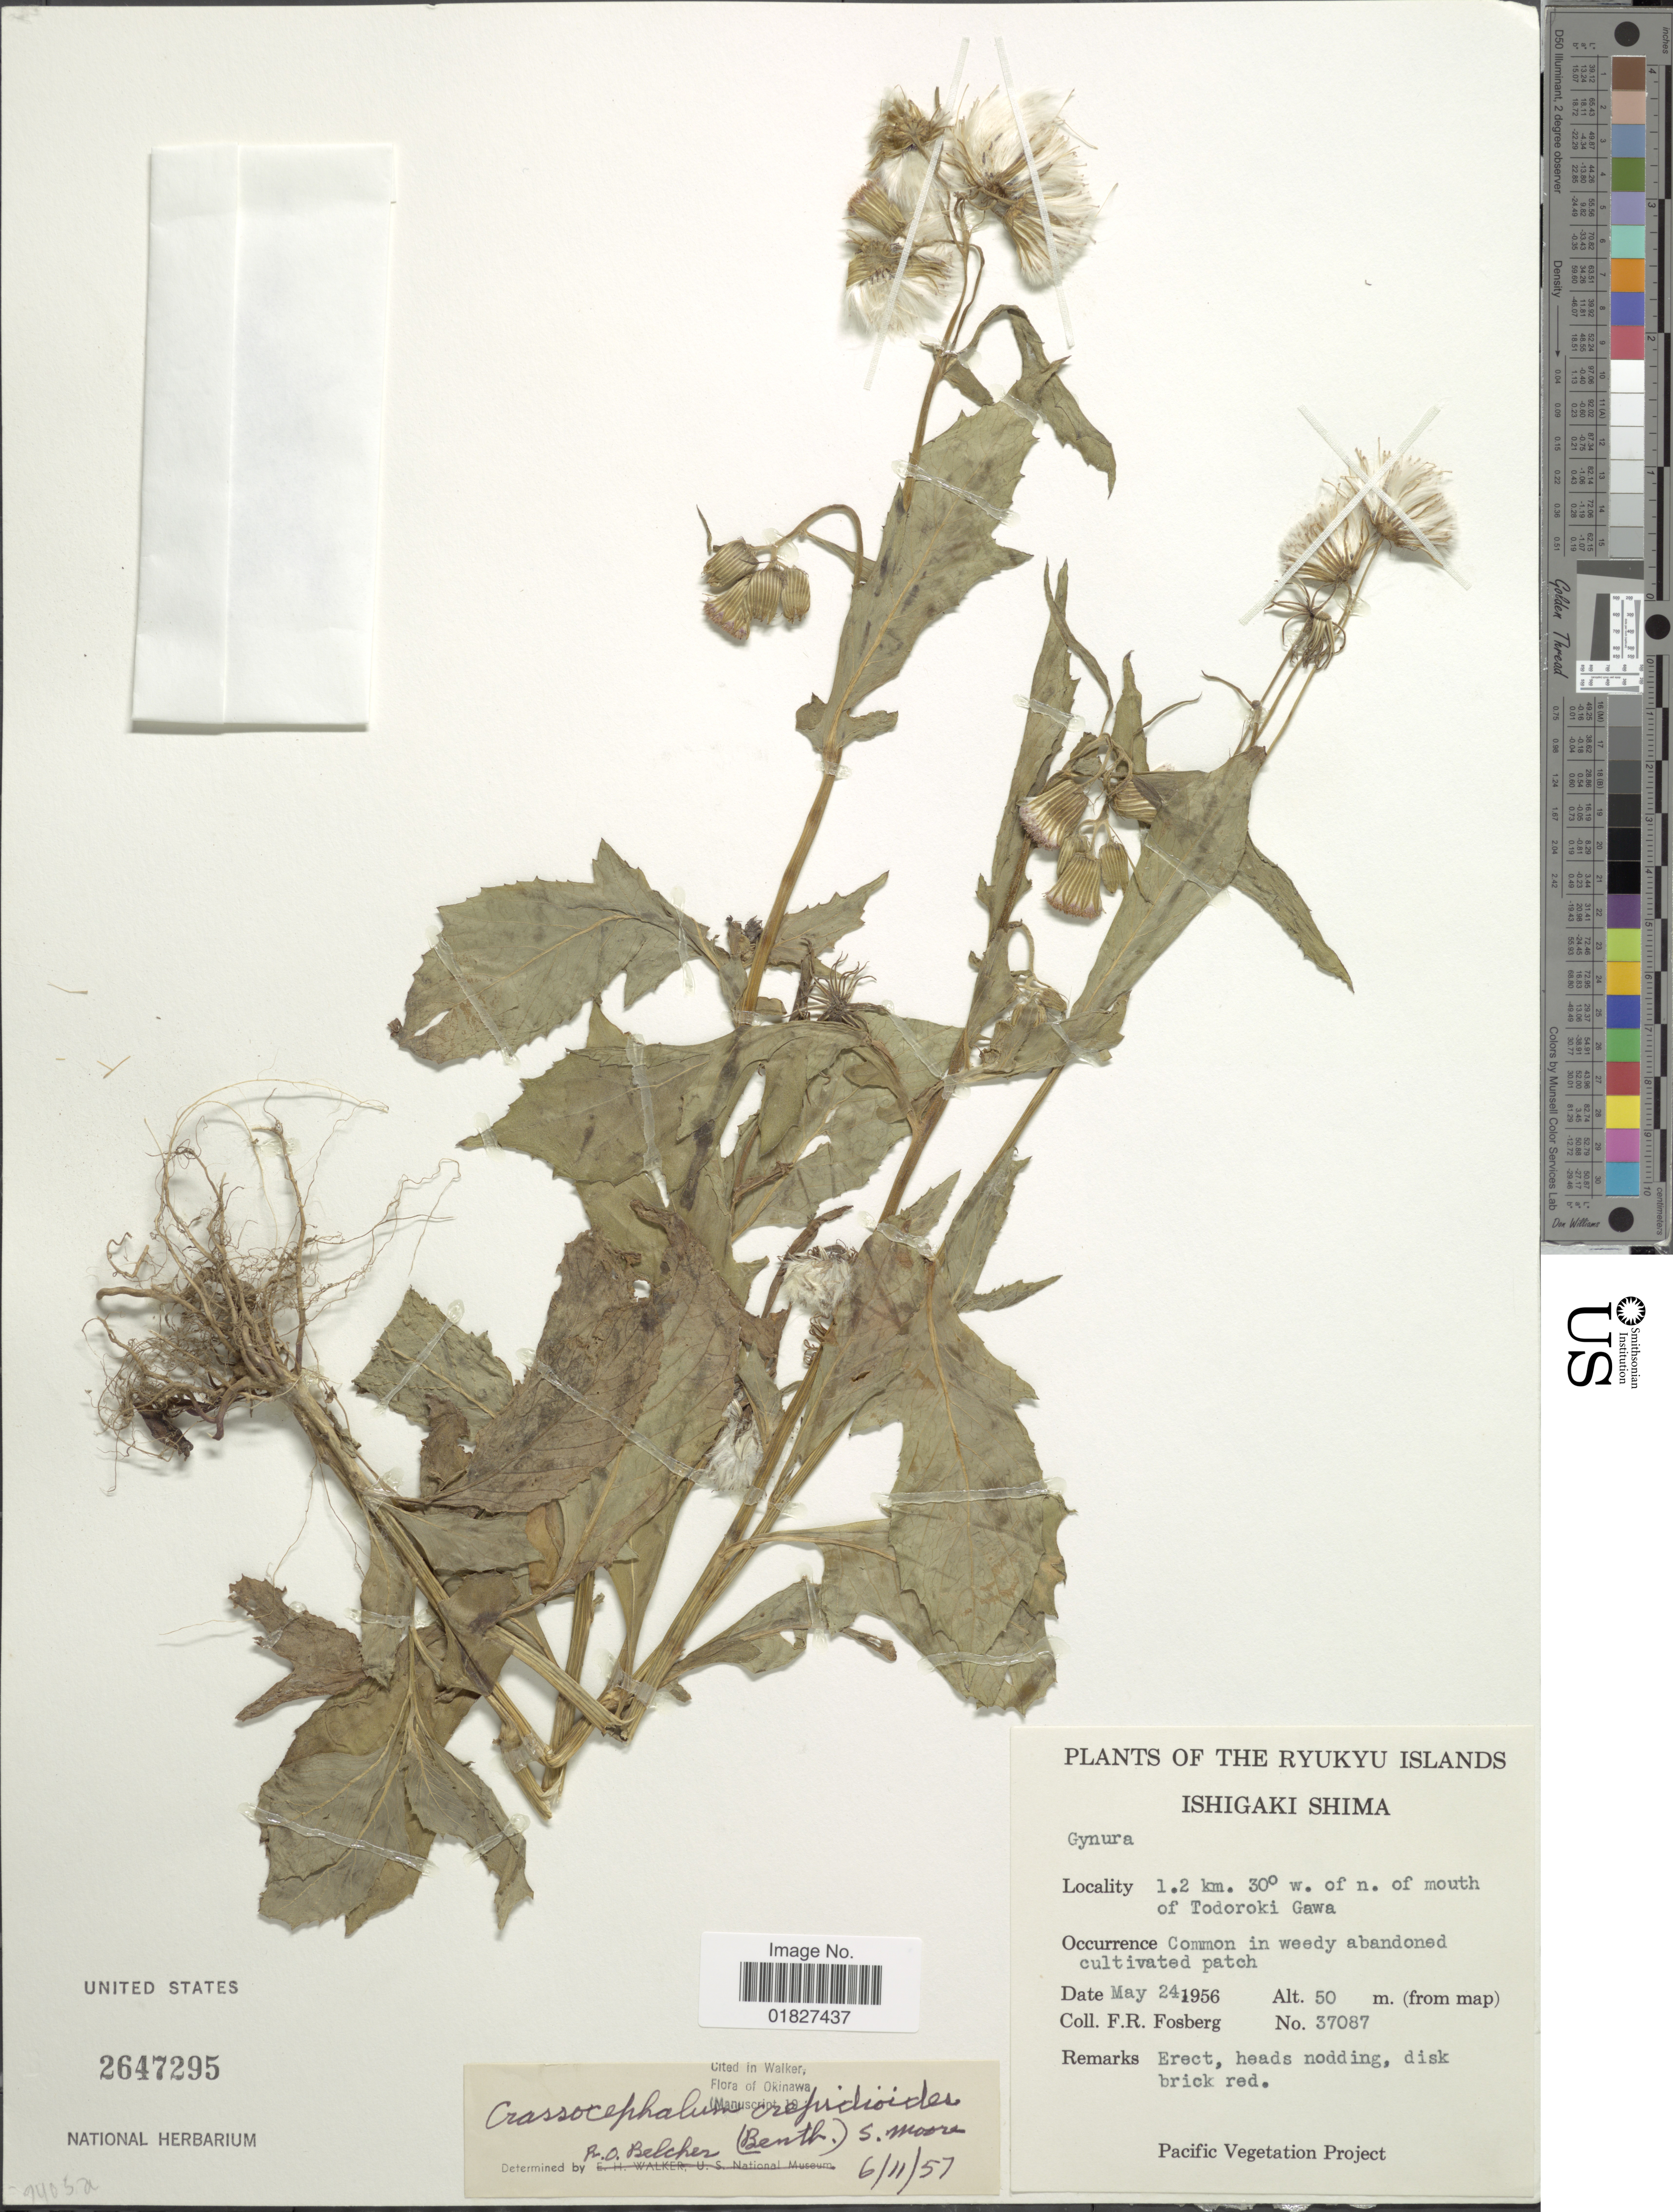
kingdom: Plantae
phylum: Tracheophyta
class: Magnoliopsida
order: Asterales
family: Asteraceae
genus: Crassocephalum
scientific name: Crassocephalum crepidioides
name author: (Benth.) S. Moore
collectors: F. R. Fosberg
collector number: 37087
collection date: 1956-05-24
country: Japan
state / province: Okinawa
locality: Ryukyu Islands, Ishigaki Shima, 1.2 km 30º W. of n. of mouth of Todoroki Gawa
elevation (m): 50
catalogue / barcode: US 2647295